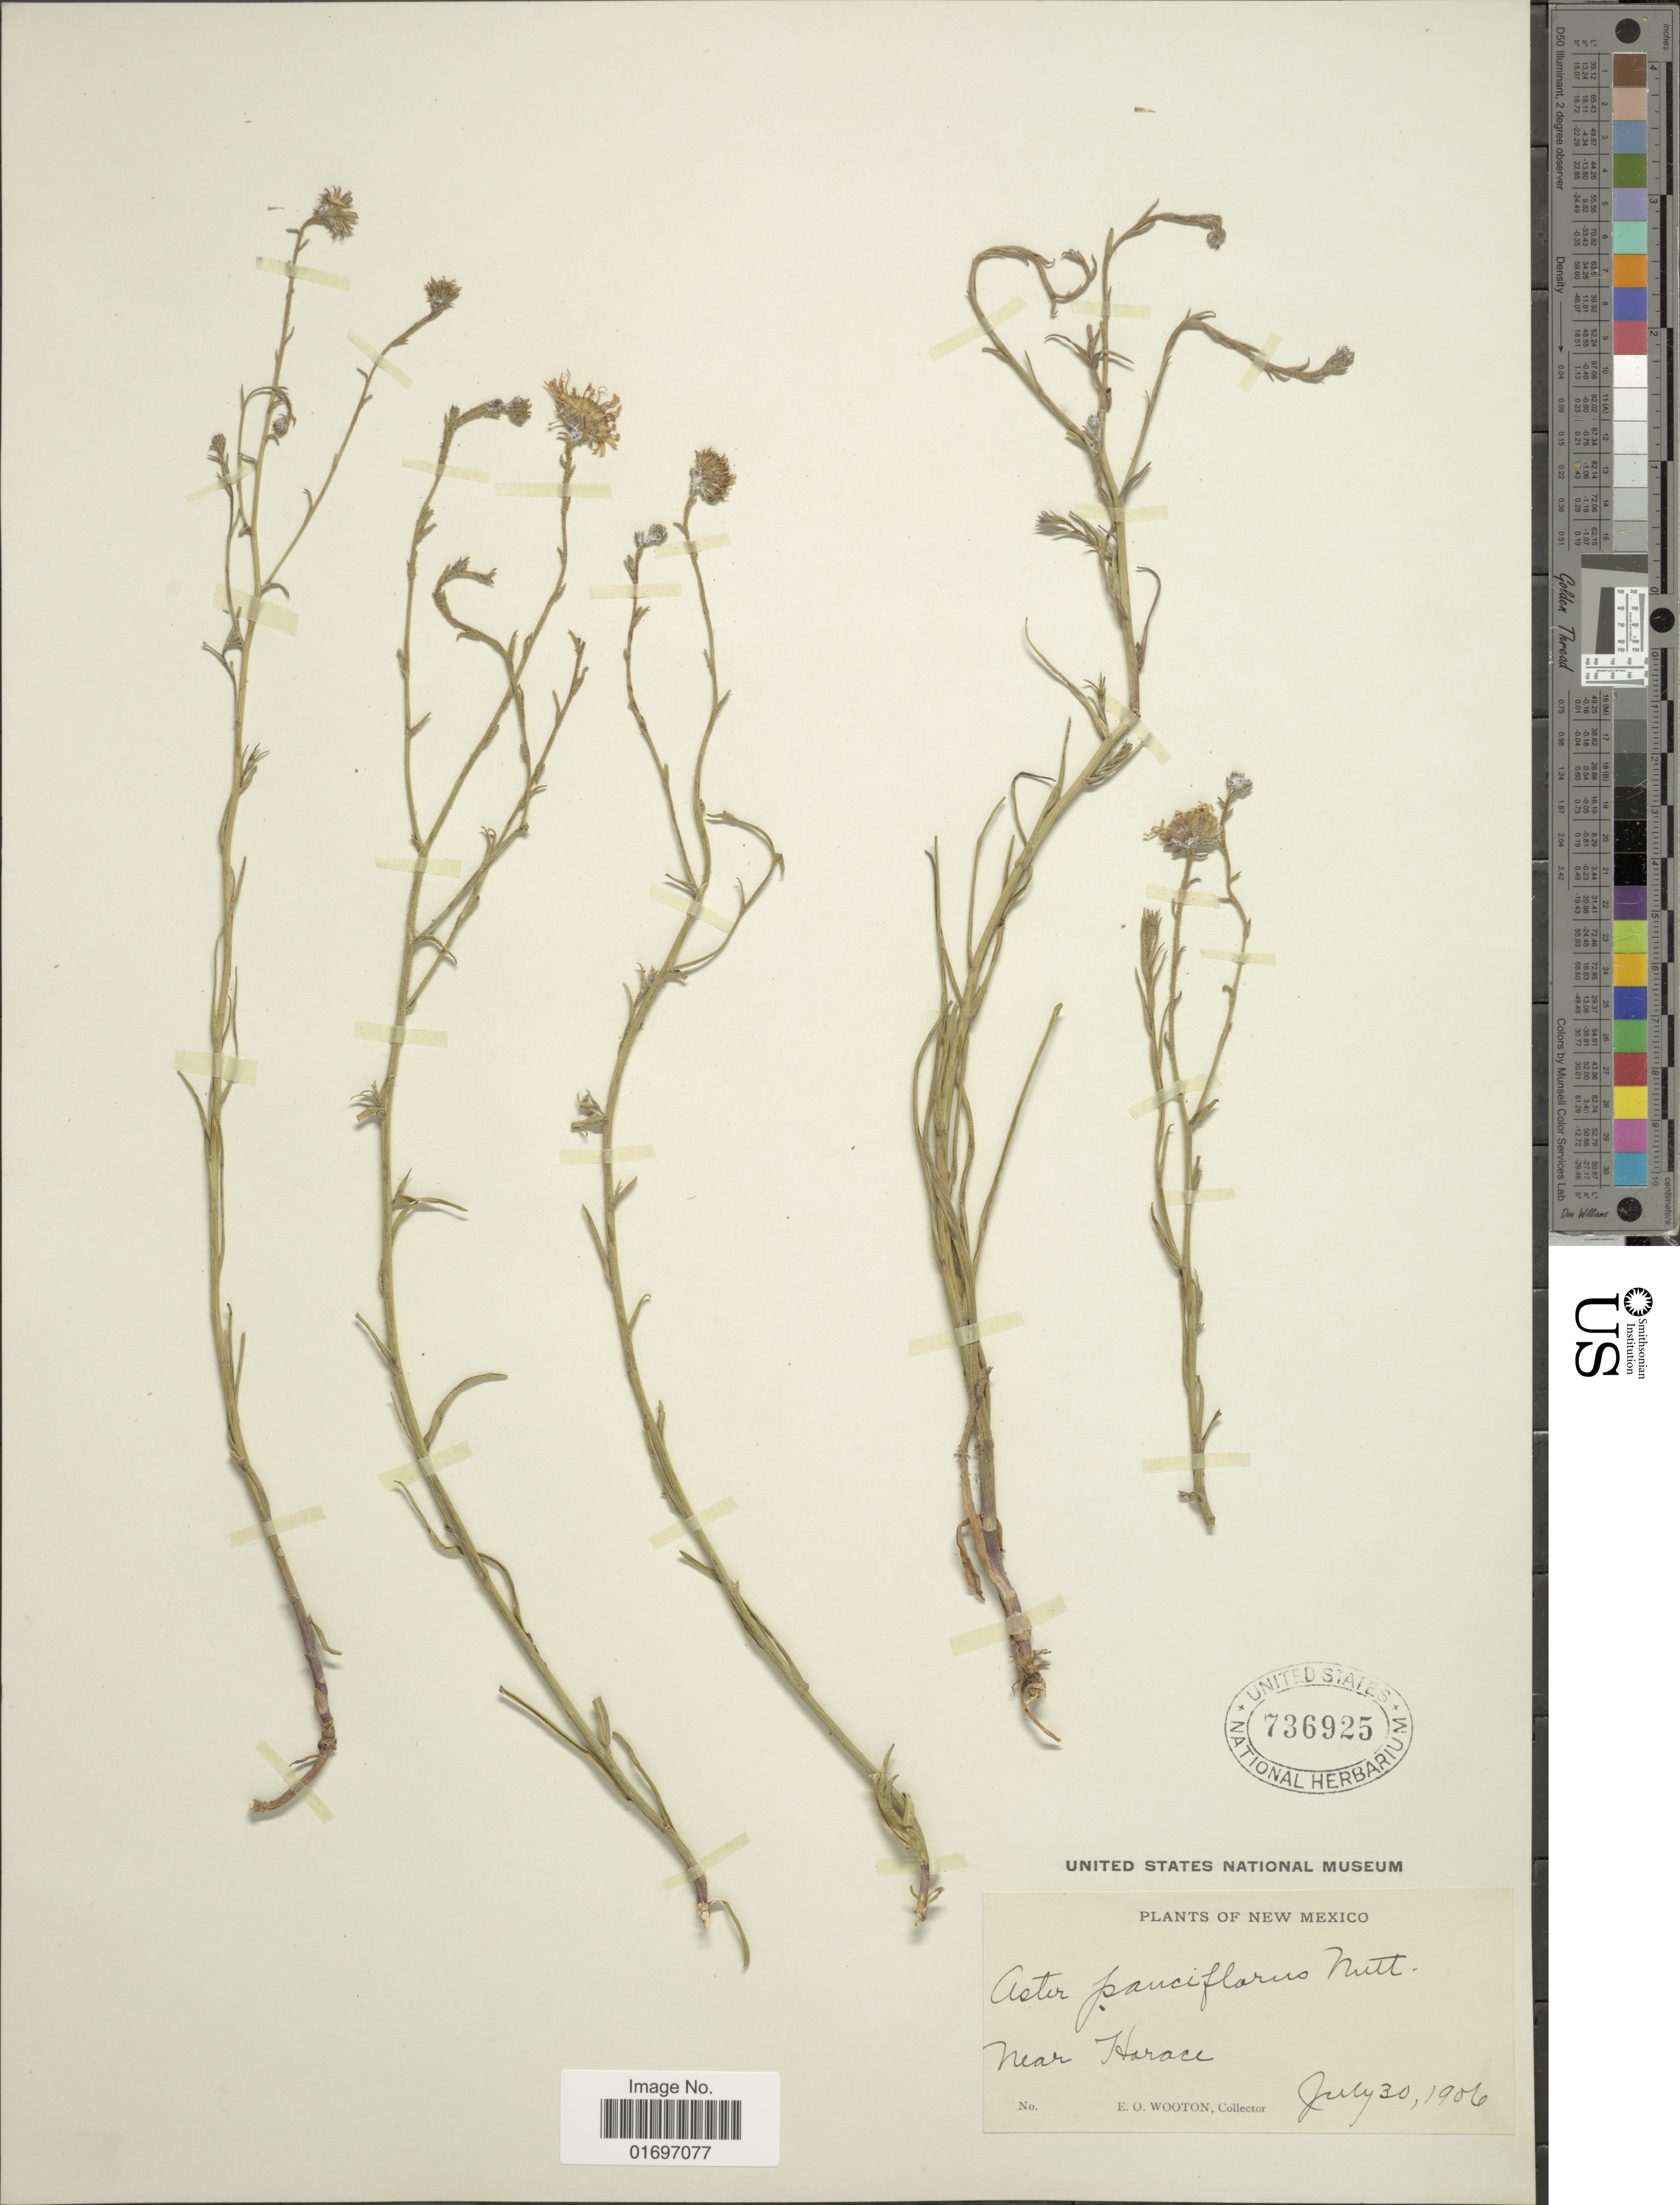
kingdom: Plantae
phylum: Tracheophyta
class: Magnoliopsida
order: Asterales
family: Asteraceae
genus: Almutaster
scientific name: Almutaster pauciflorus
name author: (Nutt.) Á. Löve & D. Löve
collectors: E. O. Wooton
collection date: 1906-07-30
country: United States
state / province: New Mexico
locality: New Mexico. Near Harace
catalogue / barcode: US 736925